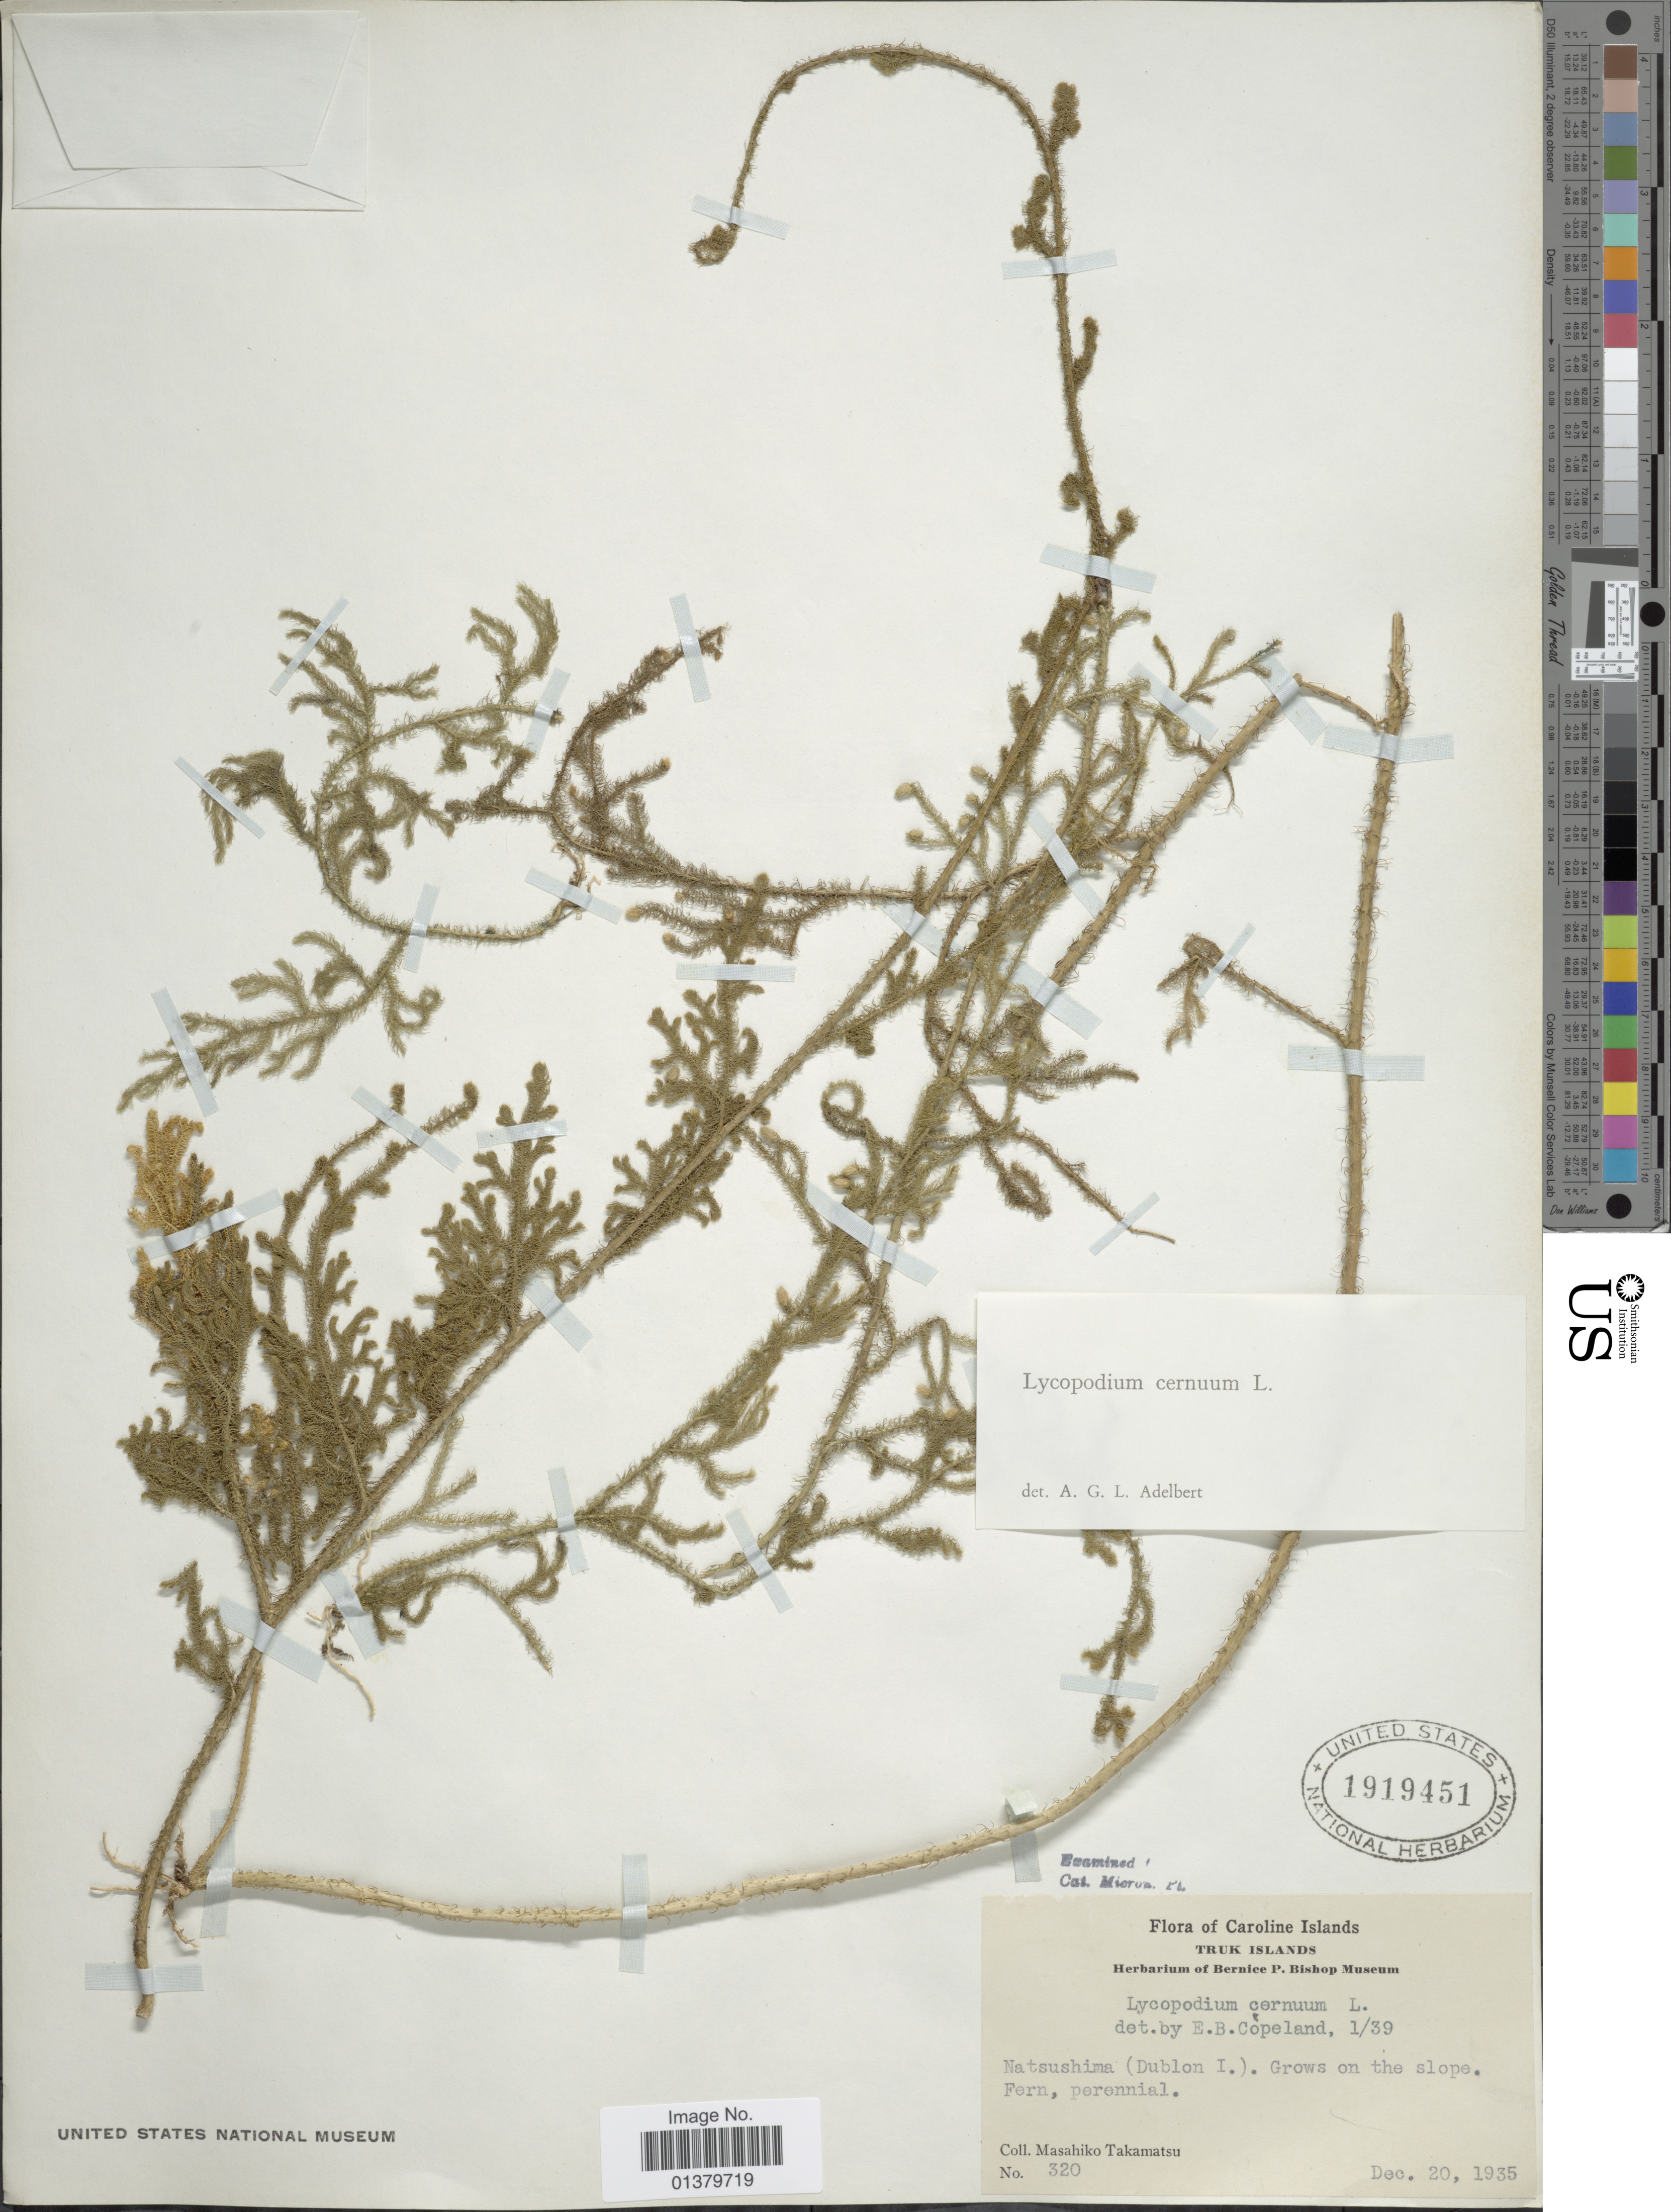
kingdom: Plantae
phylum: Tracheophyta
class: Lycopodiopsida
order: Lycopodiales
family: Lycopodiaceae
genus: Palhinhaea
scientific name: Palhinhaea cernua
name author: (L.) Vasc. & Franco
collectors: M. Takamatsu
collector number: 320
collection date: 1935-12-20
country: Micronesia, Federated States of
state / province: Truk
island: Dublon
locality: The Caroline Islands, Truk Islands, Natsushima (Dublon I.)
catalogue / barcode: US 1919451